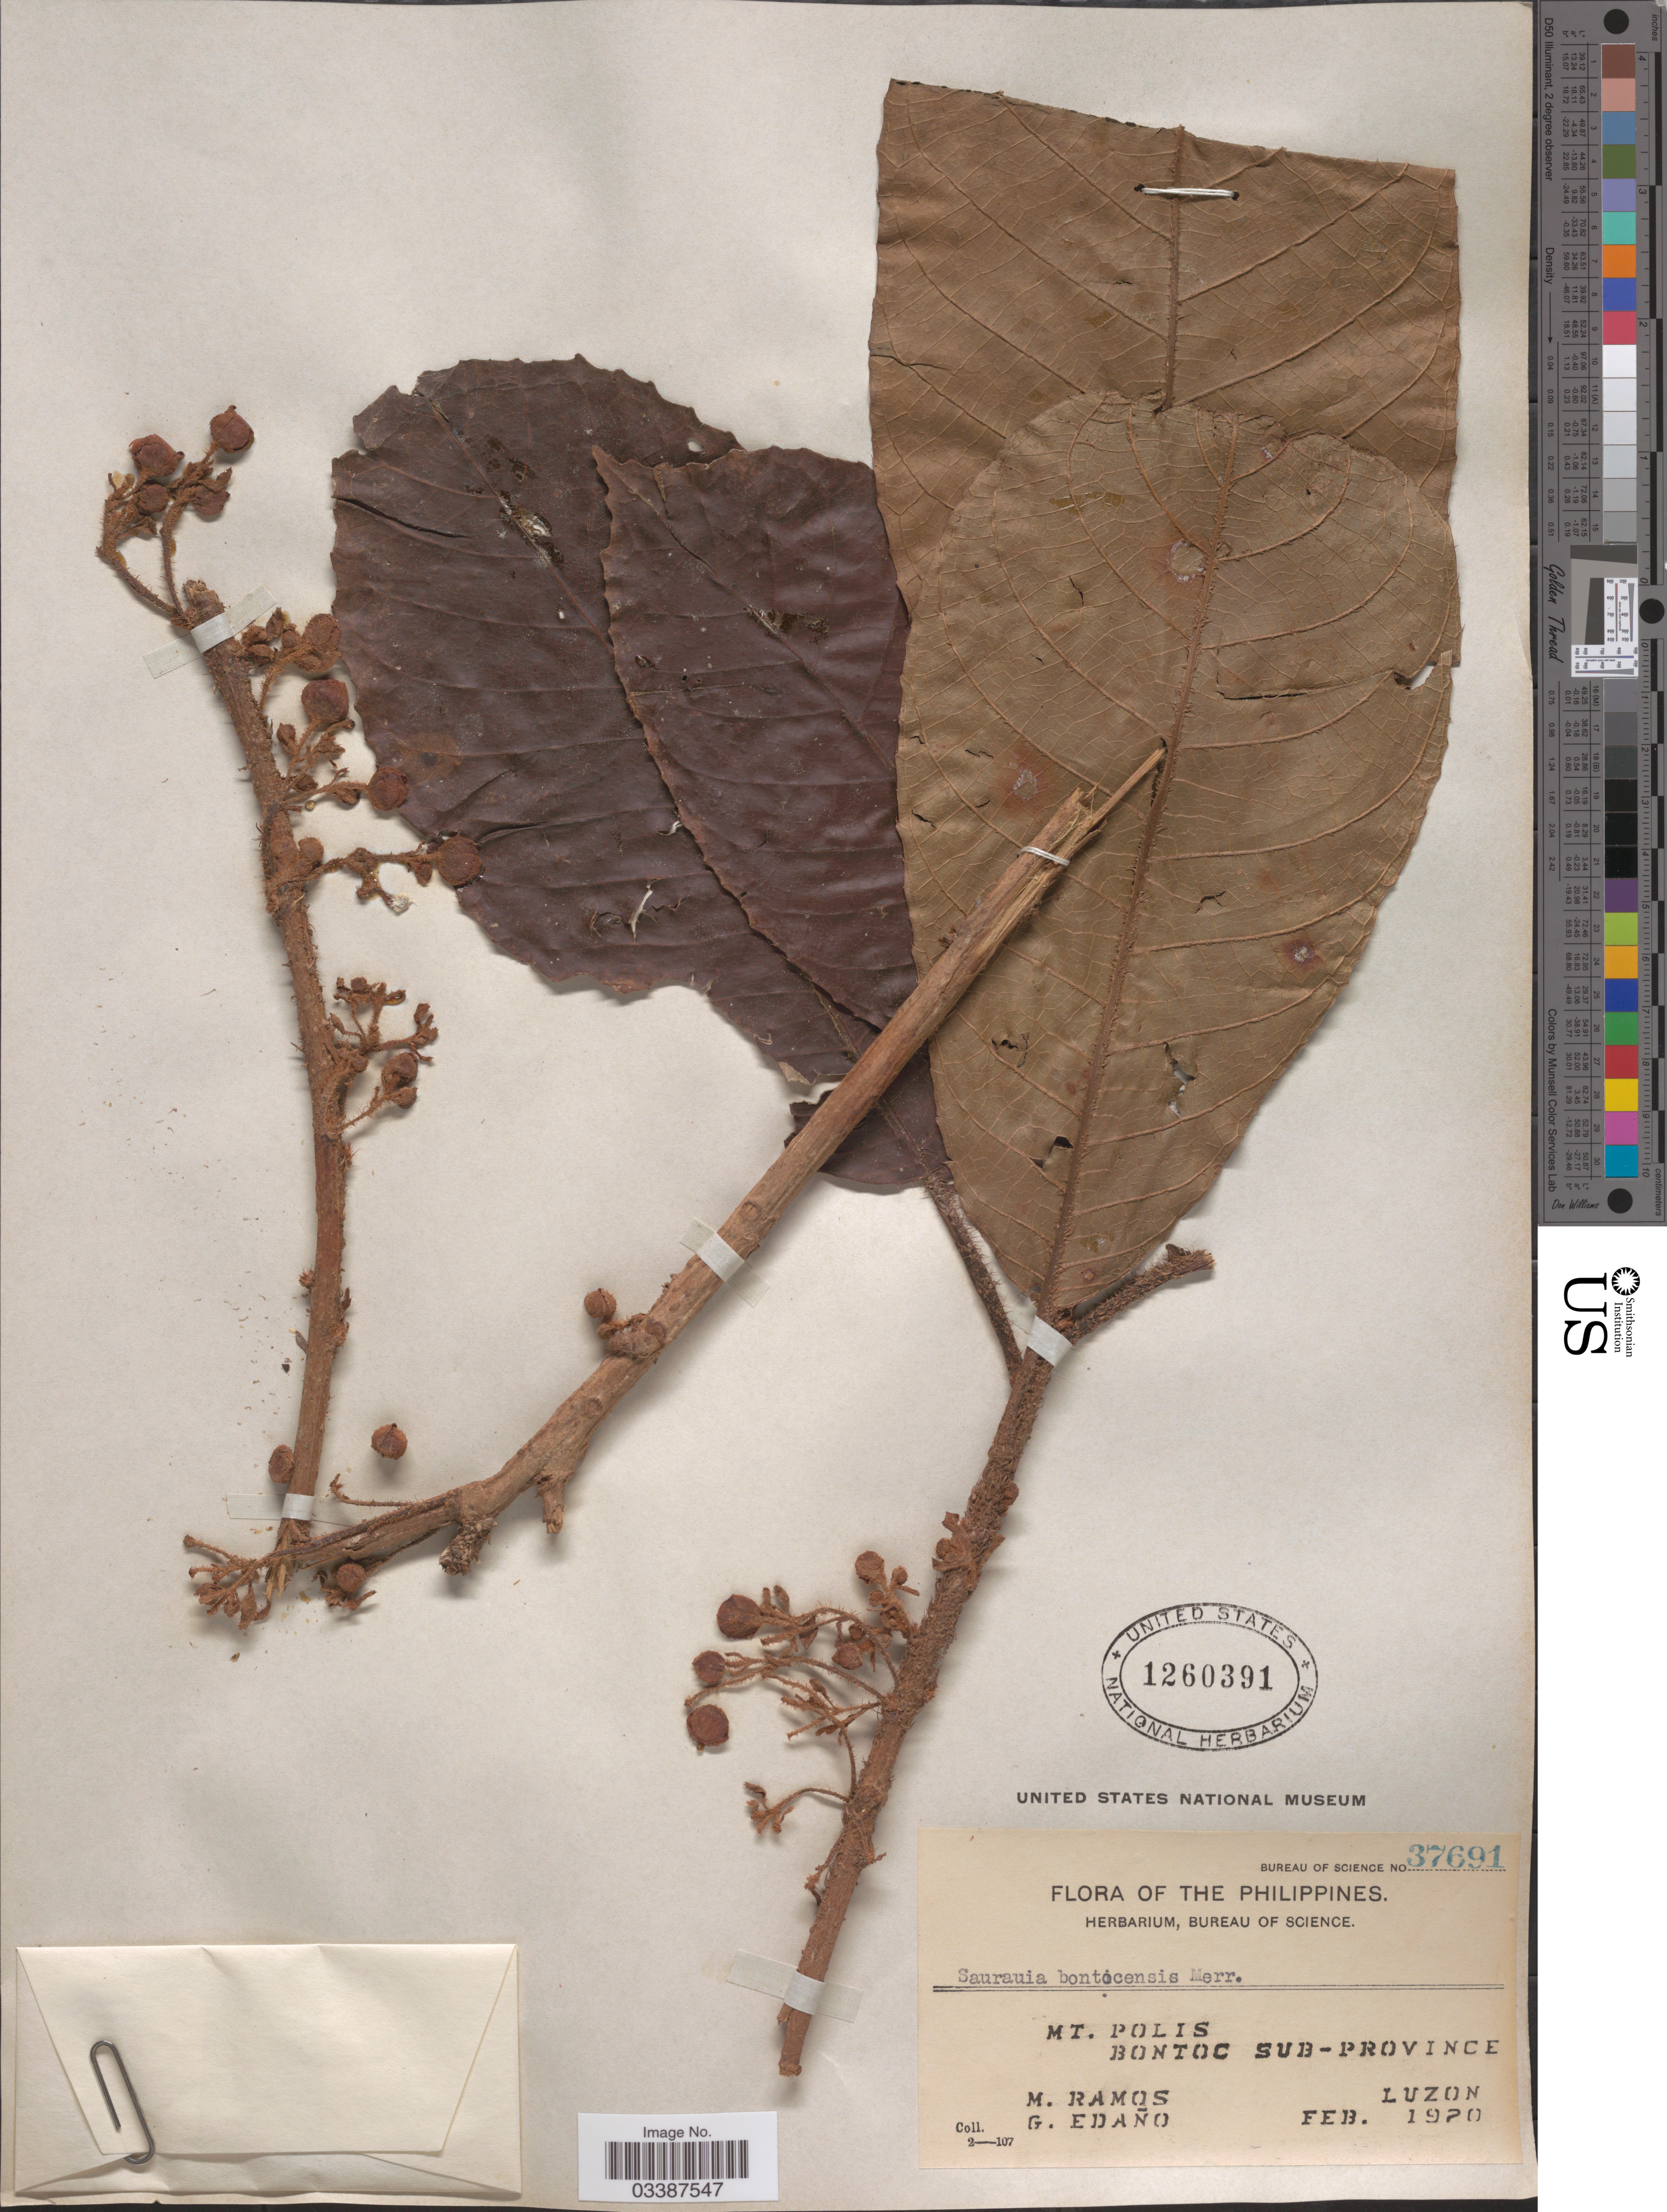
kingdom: Plantae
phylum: Tracheophyta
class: Magnoliopsida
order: Ericales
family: Actinidiaceae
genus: Saurauia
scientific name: Saurauia bontocensis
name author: Merr.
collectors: M. Ramos & G. Edaño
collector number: Bureau of Science 37691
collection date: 1920-02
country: Philippines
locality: Mt. Polis, Bontoc Sub-Province, Luzon.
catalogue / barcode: US 1260391